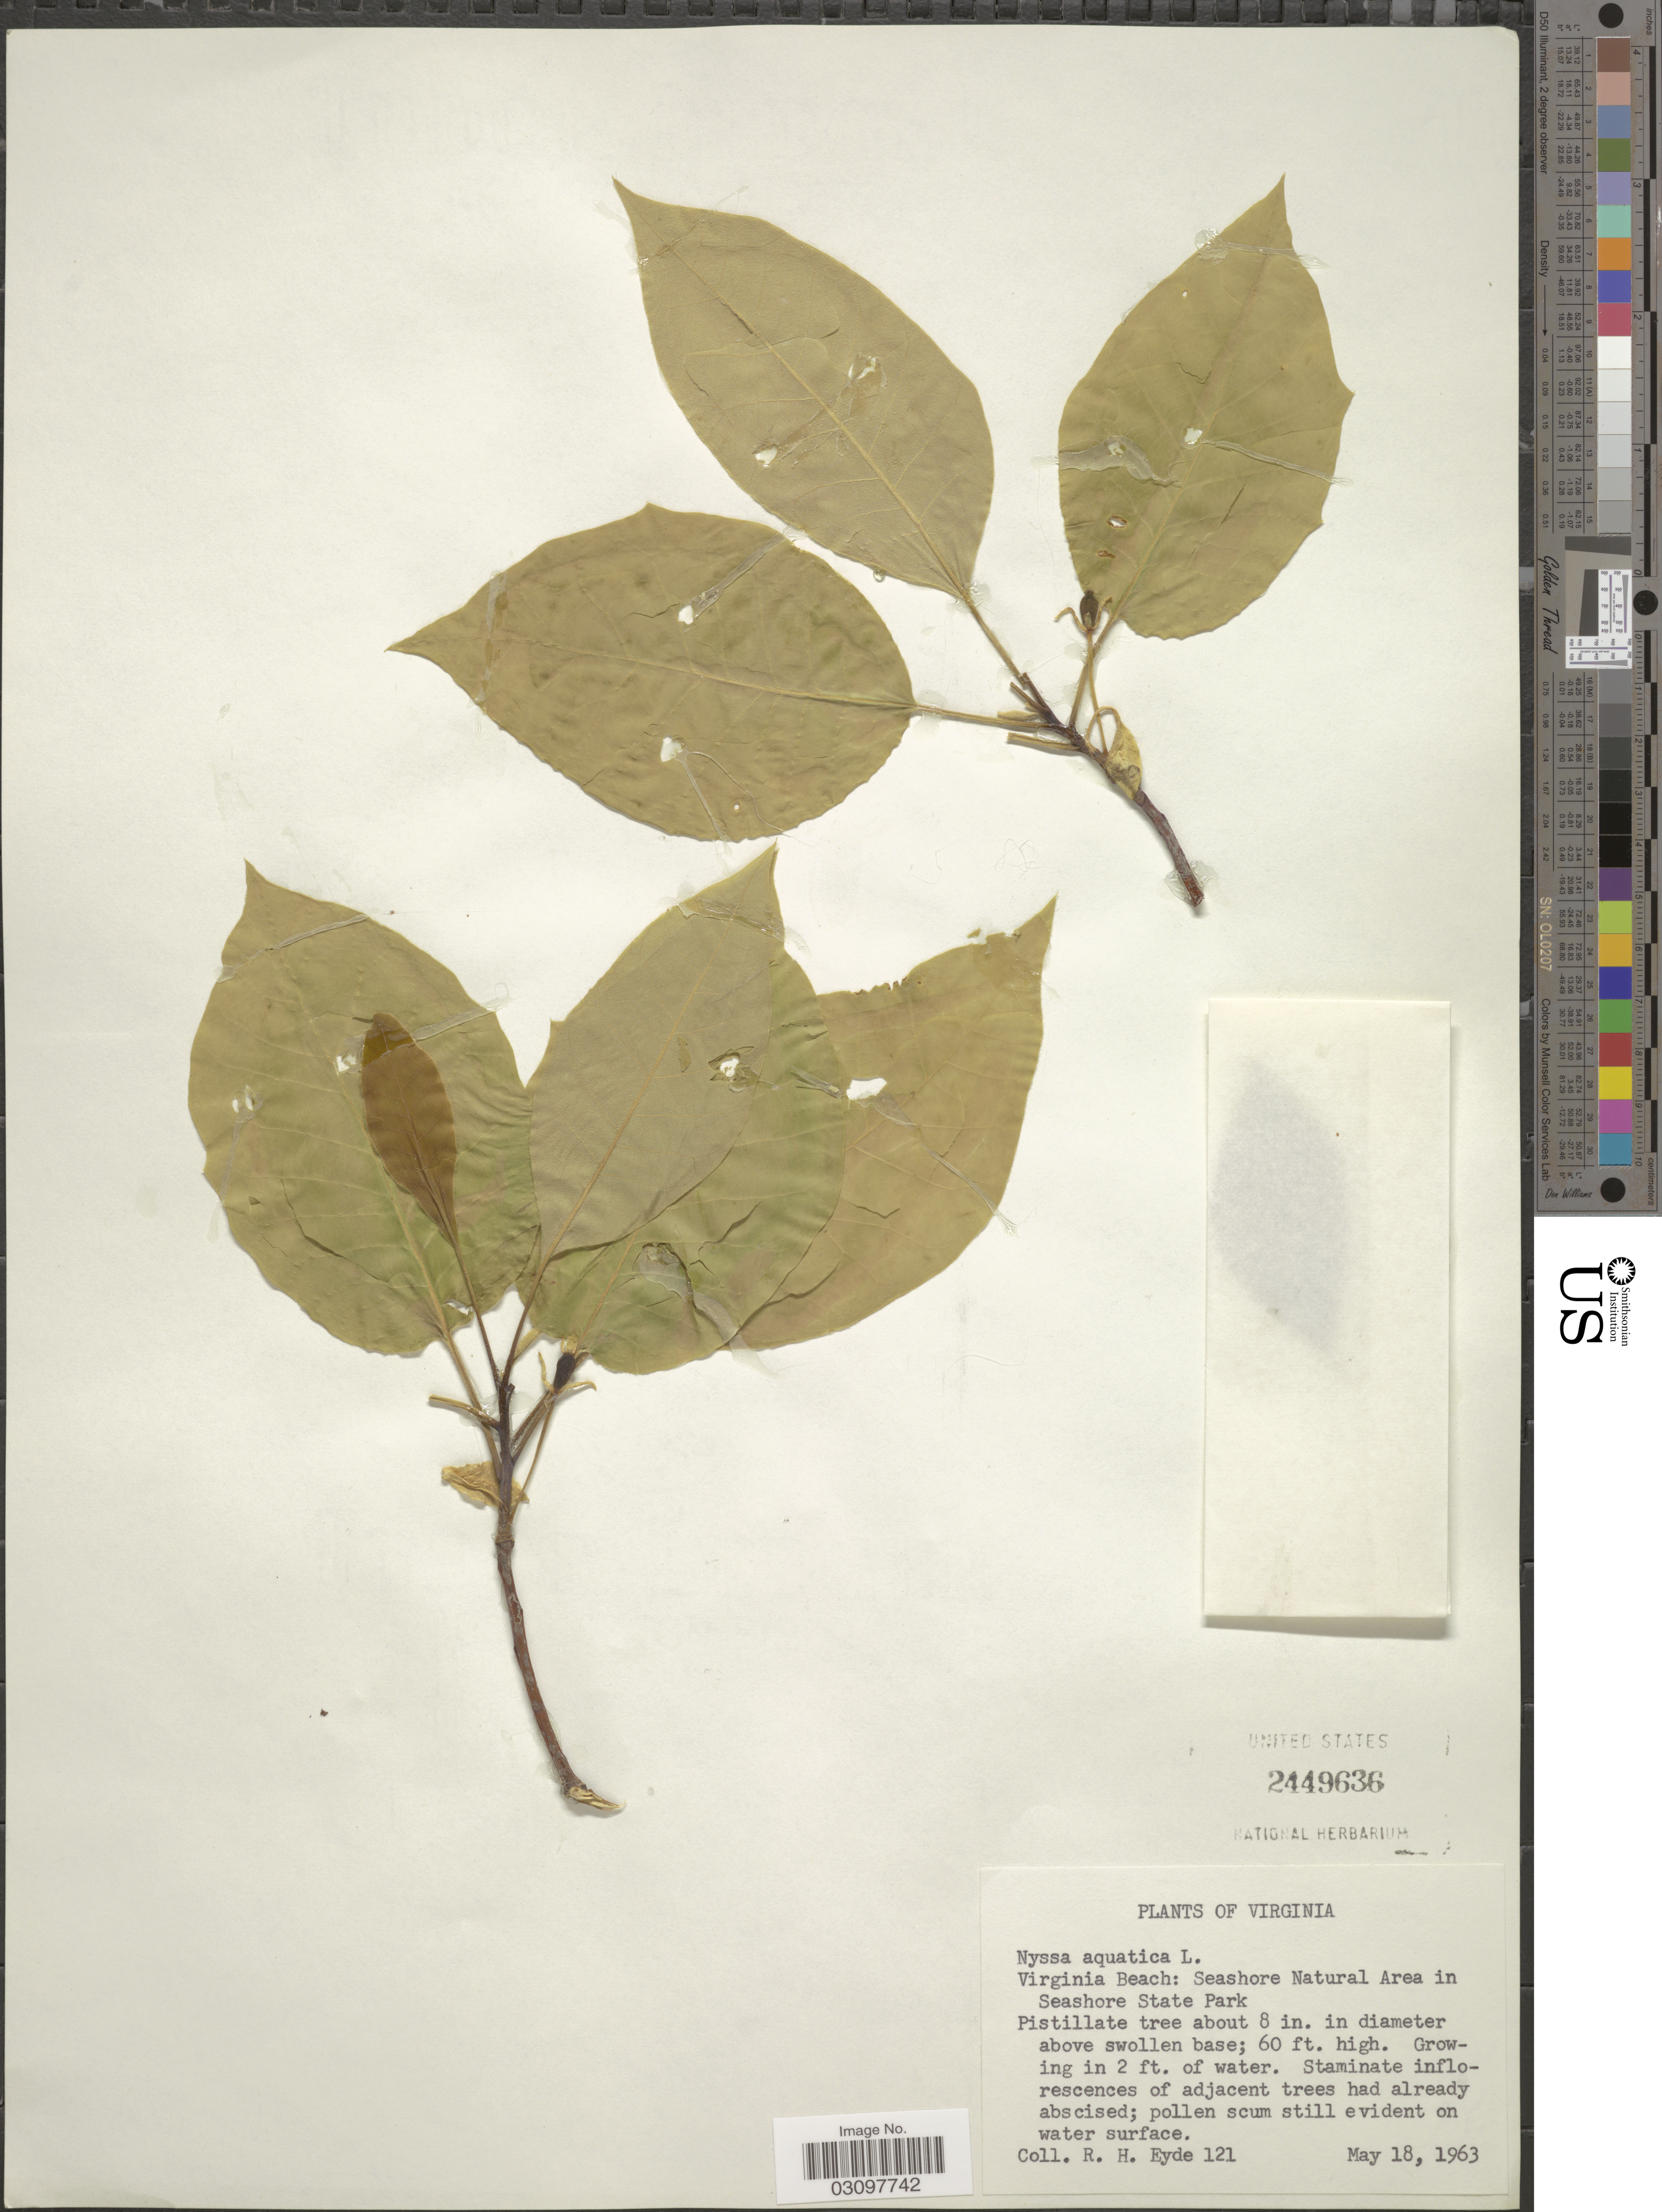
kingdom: Plantae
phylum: Tracheophyta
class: Magnoliopsida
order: Cornales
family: Nyssaceae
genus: Nyssa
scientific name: Nyssa aquatica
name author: L.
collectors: R. H. Eyde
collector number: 121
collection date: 1963-05-18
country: United States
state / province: Virginia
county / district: City of Virginia Beach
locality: Virginia Beach: Seashore Natural Area in Seashore State Park.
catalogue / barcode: US 2449636